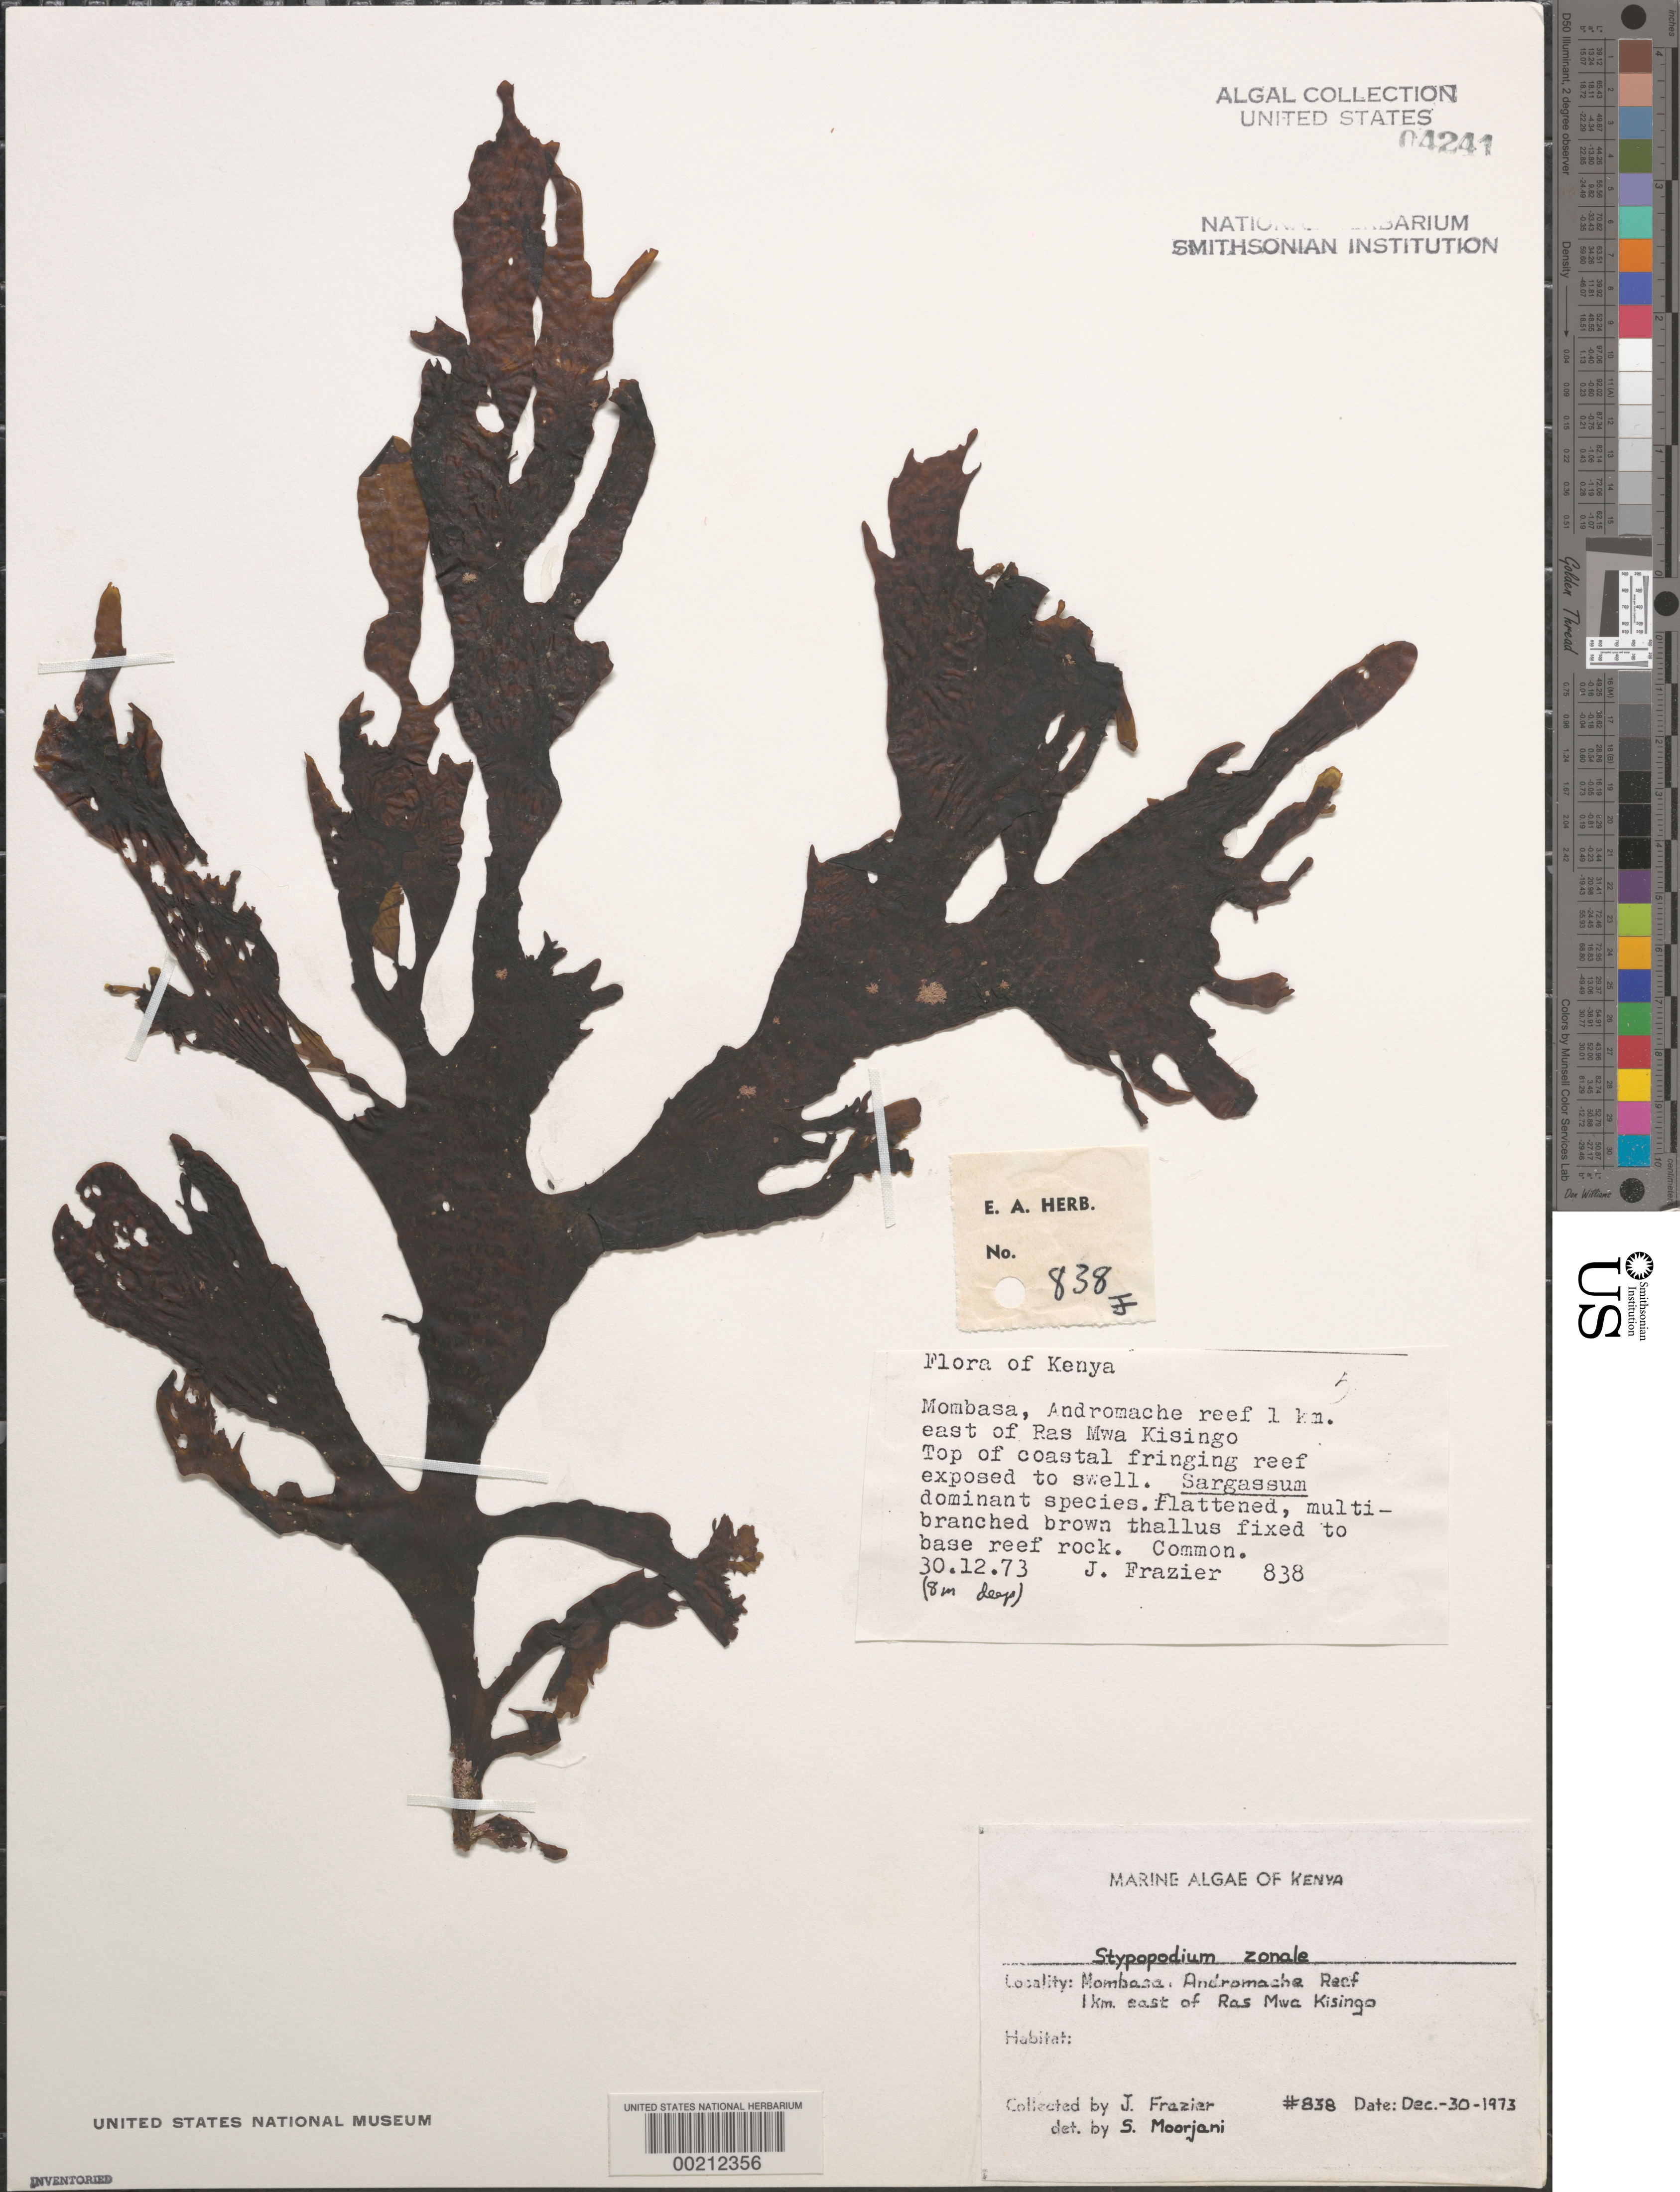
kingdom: Chromista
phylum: Ochrophyta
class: Phaeophyceae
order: Dictyotales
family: Dictyotaceae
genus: Stypopodium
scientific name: Stypopodium zonale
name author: (J.V.Lamouroux) Papenf.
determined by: Moorjani, S.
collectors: J. Frazier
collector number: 838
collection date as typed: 30 Dec 1973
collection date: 1973-12-30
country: Kenya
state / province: Mombasa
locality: Andromache Reef, 1 km east of Ras Mwa Kisingo, Mombasa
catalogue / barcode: US 4241